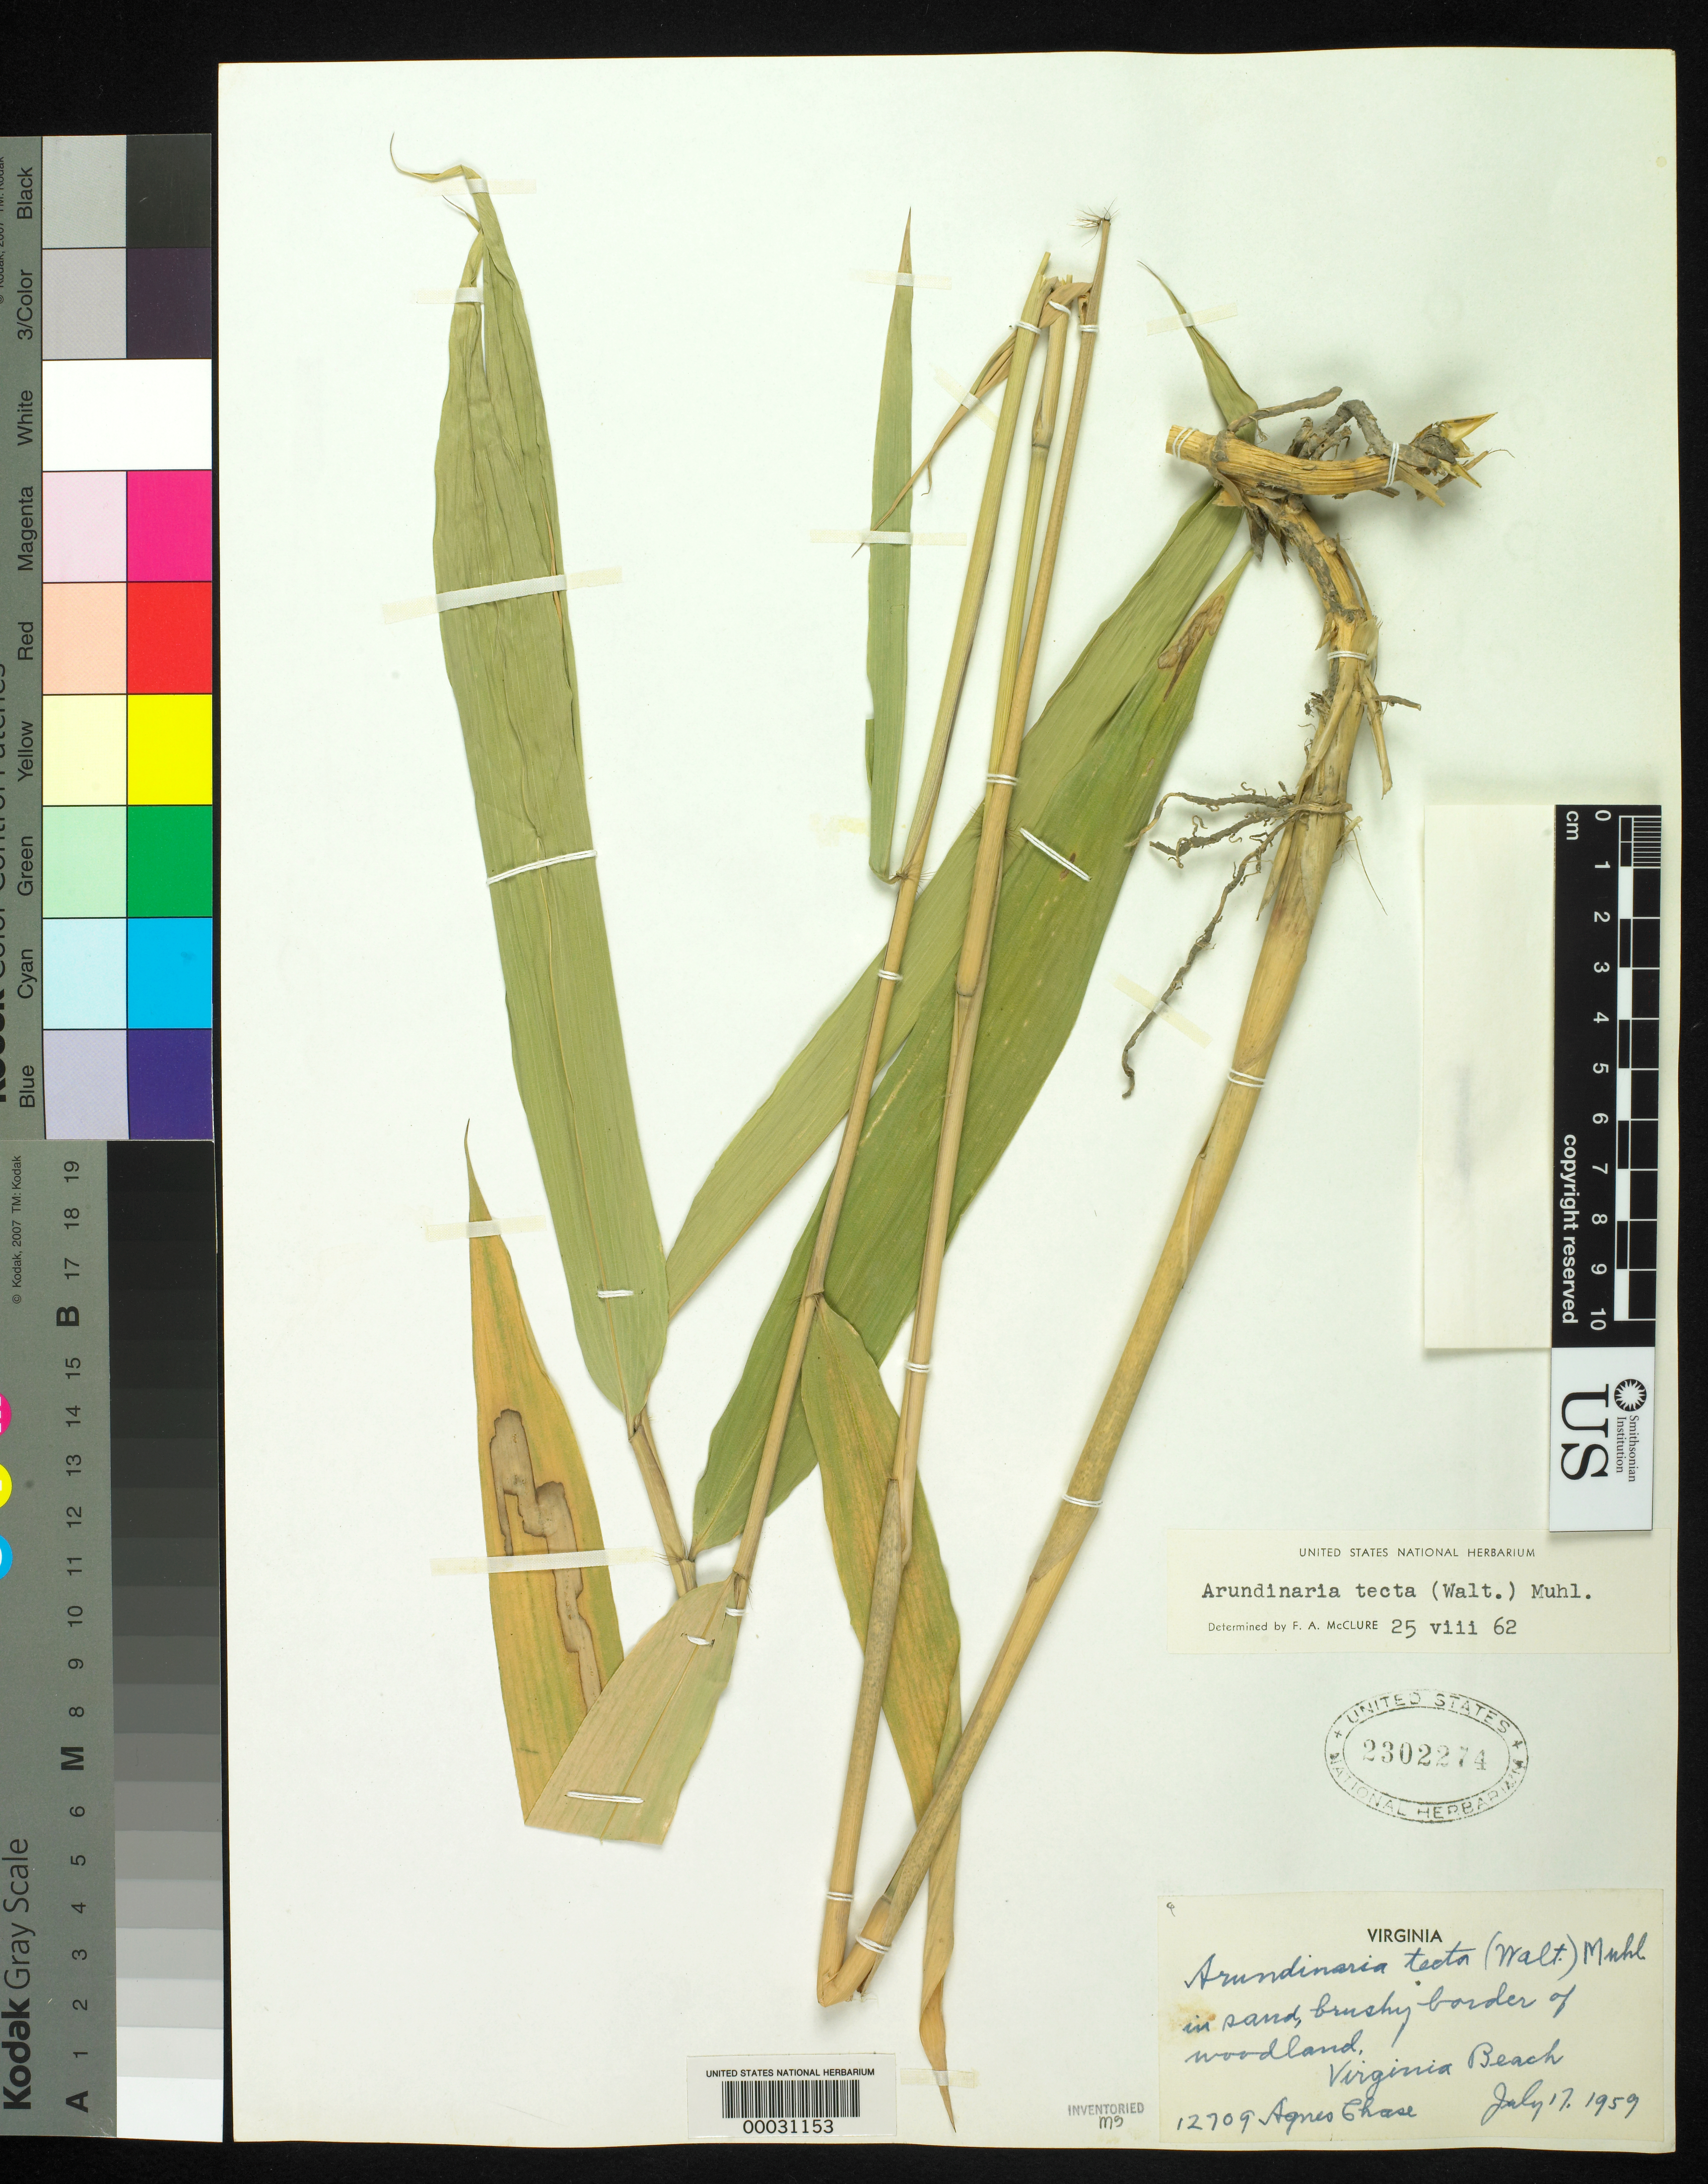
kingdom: Plantae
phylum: Tracheophyta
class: Liliopsida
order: Poales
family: Poaceae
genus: Arundinaria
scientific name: Arundinaria tecta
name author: (Walter) Muhl.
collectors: A. Chase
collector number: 12709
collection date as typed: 17 Jul 1959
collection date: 1959-07-17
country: United States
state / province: Virginia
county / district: City of Virginia Beach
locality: Virginia beach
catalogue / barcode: US 2302274